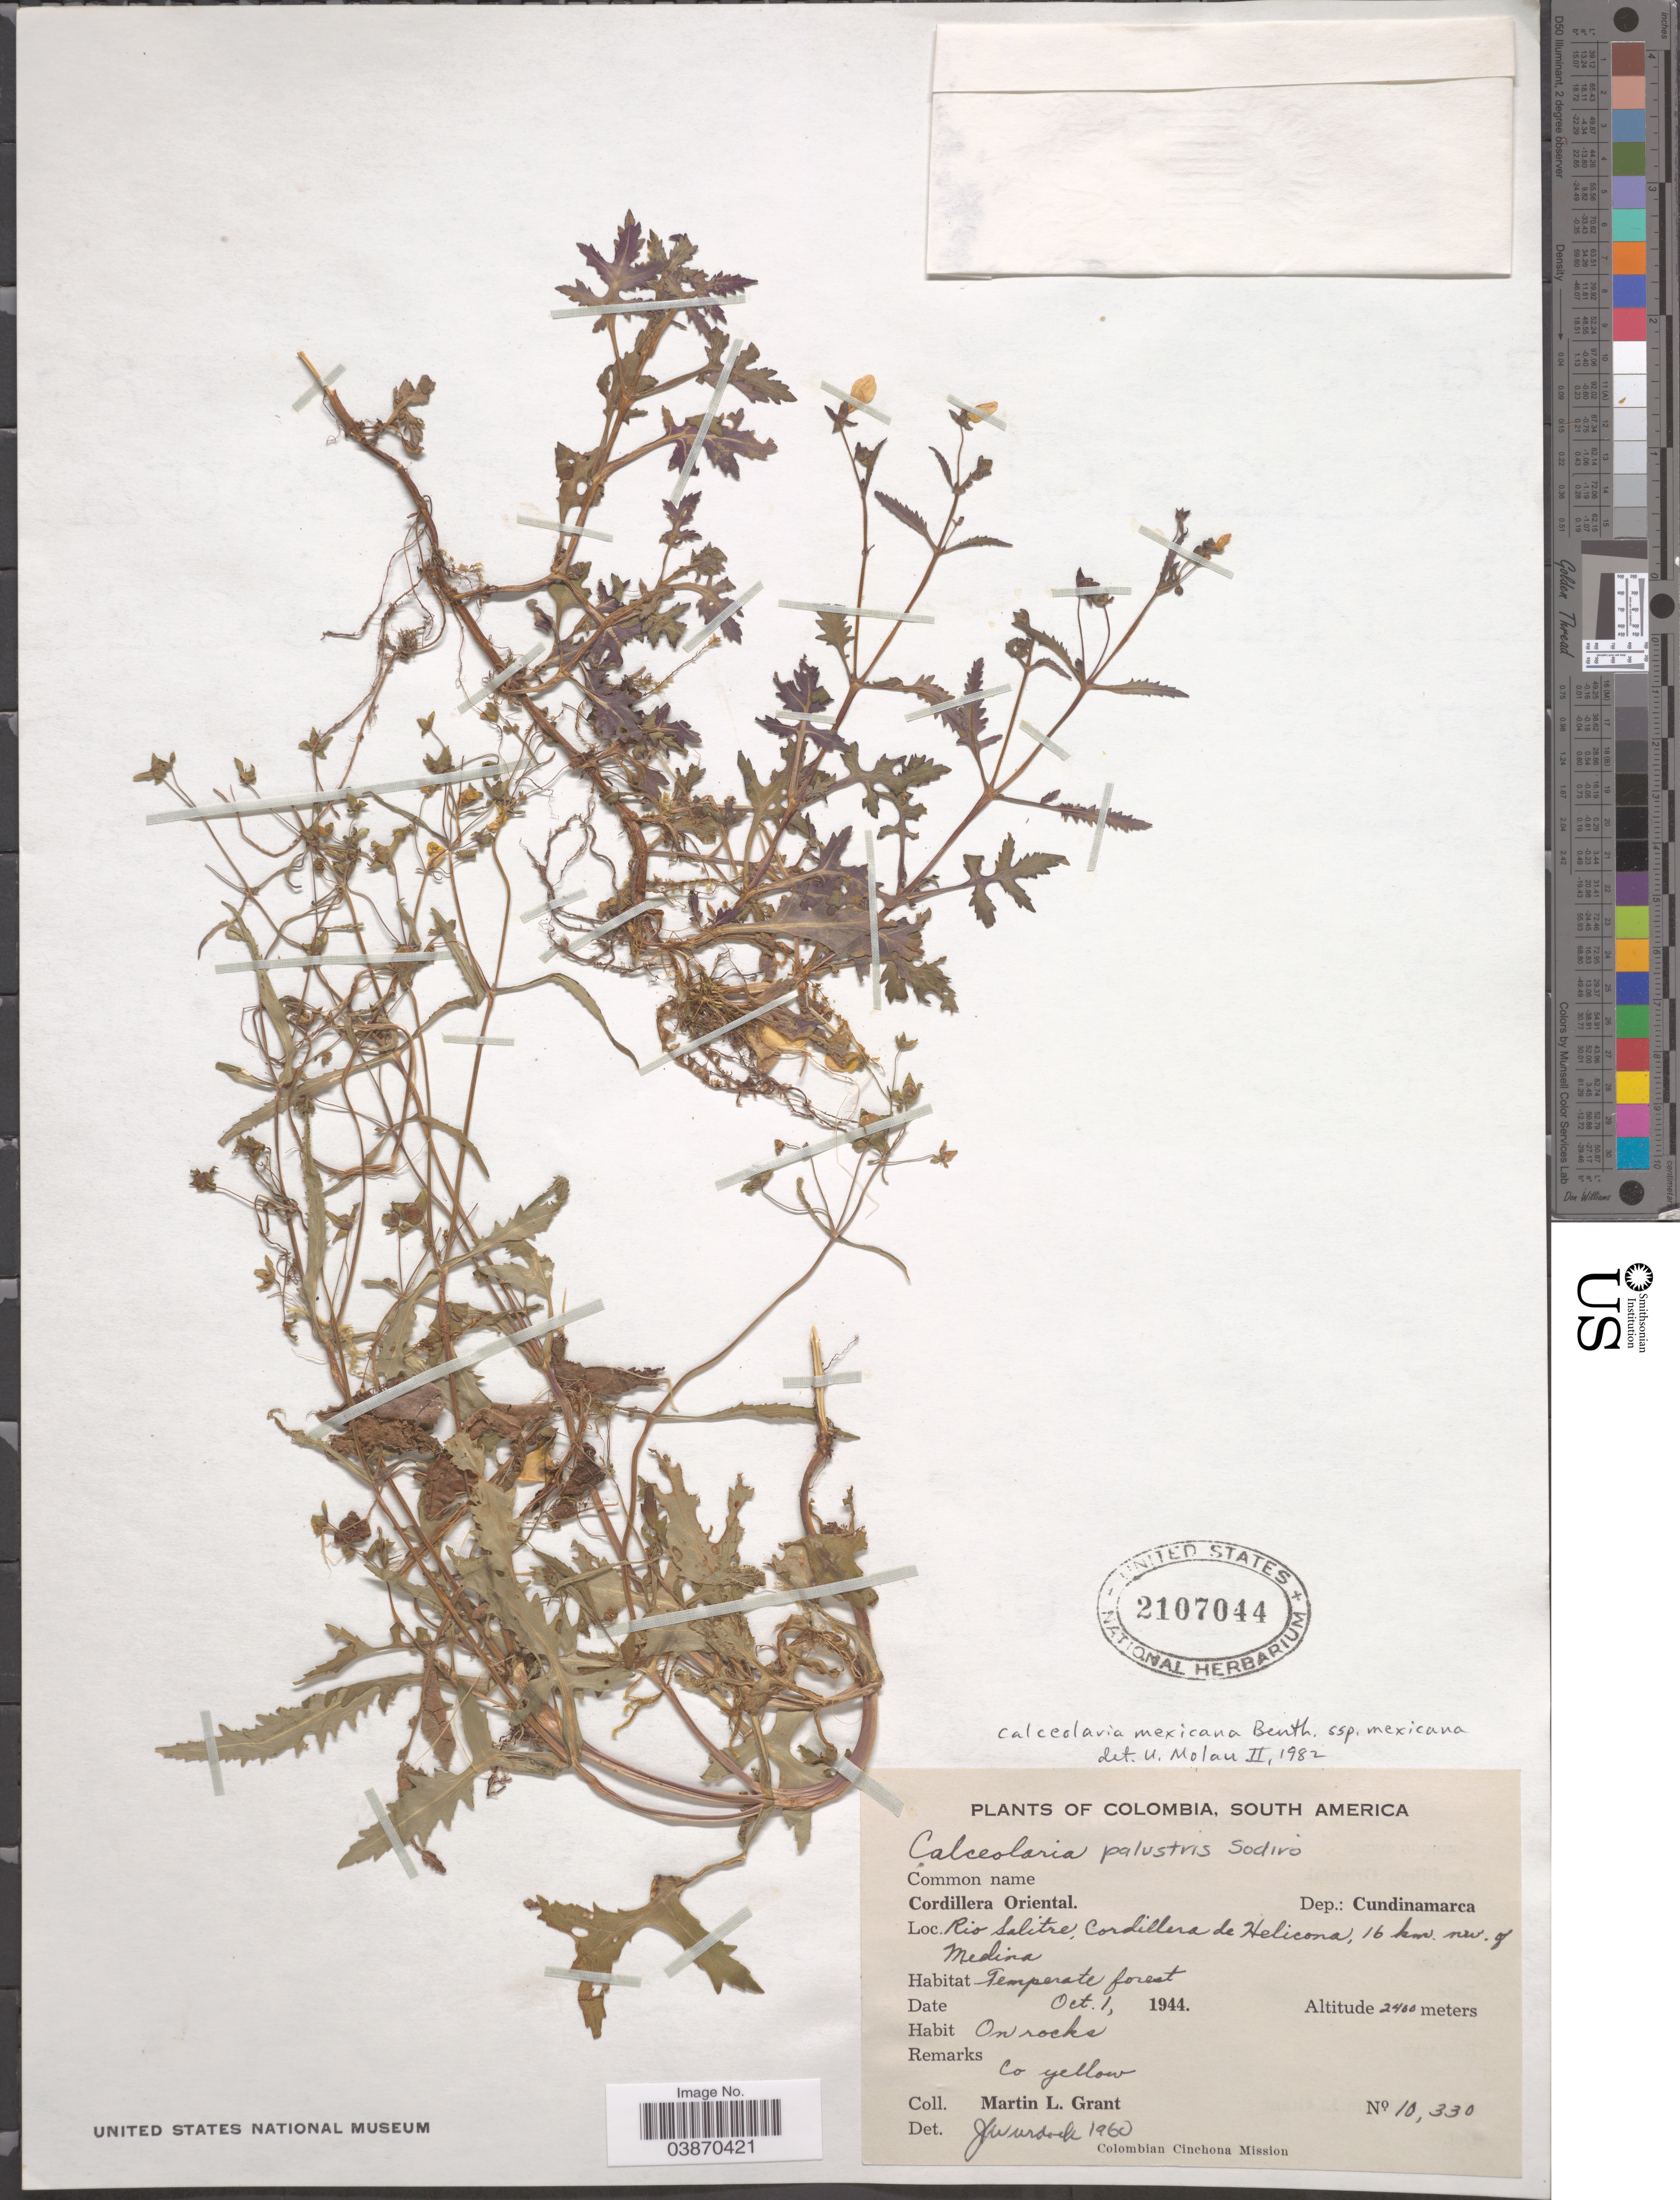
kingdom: Plantae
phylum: Tracheophyta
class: Magnoliopsida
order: Lamiales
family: Calceolariaceae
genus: Calceolaria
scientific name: Calceolaria mexicana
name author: Benth.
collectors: M. L. Grant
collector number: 10330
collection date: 1944-10-01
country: Colombia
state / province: Cundinamarca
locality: Cordillera Oriental. Dep.: Cundinamarca. Rio Salitre, Cordillera de Helicona, 16 km. nw. of Medina.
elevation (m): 2400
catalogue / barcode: US 2107044